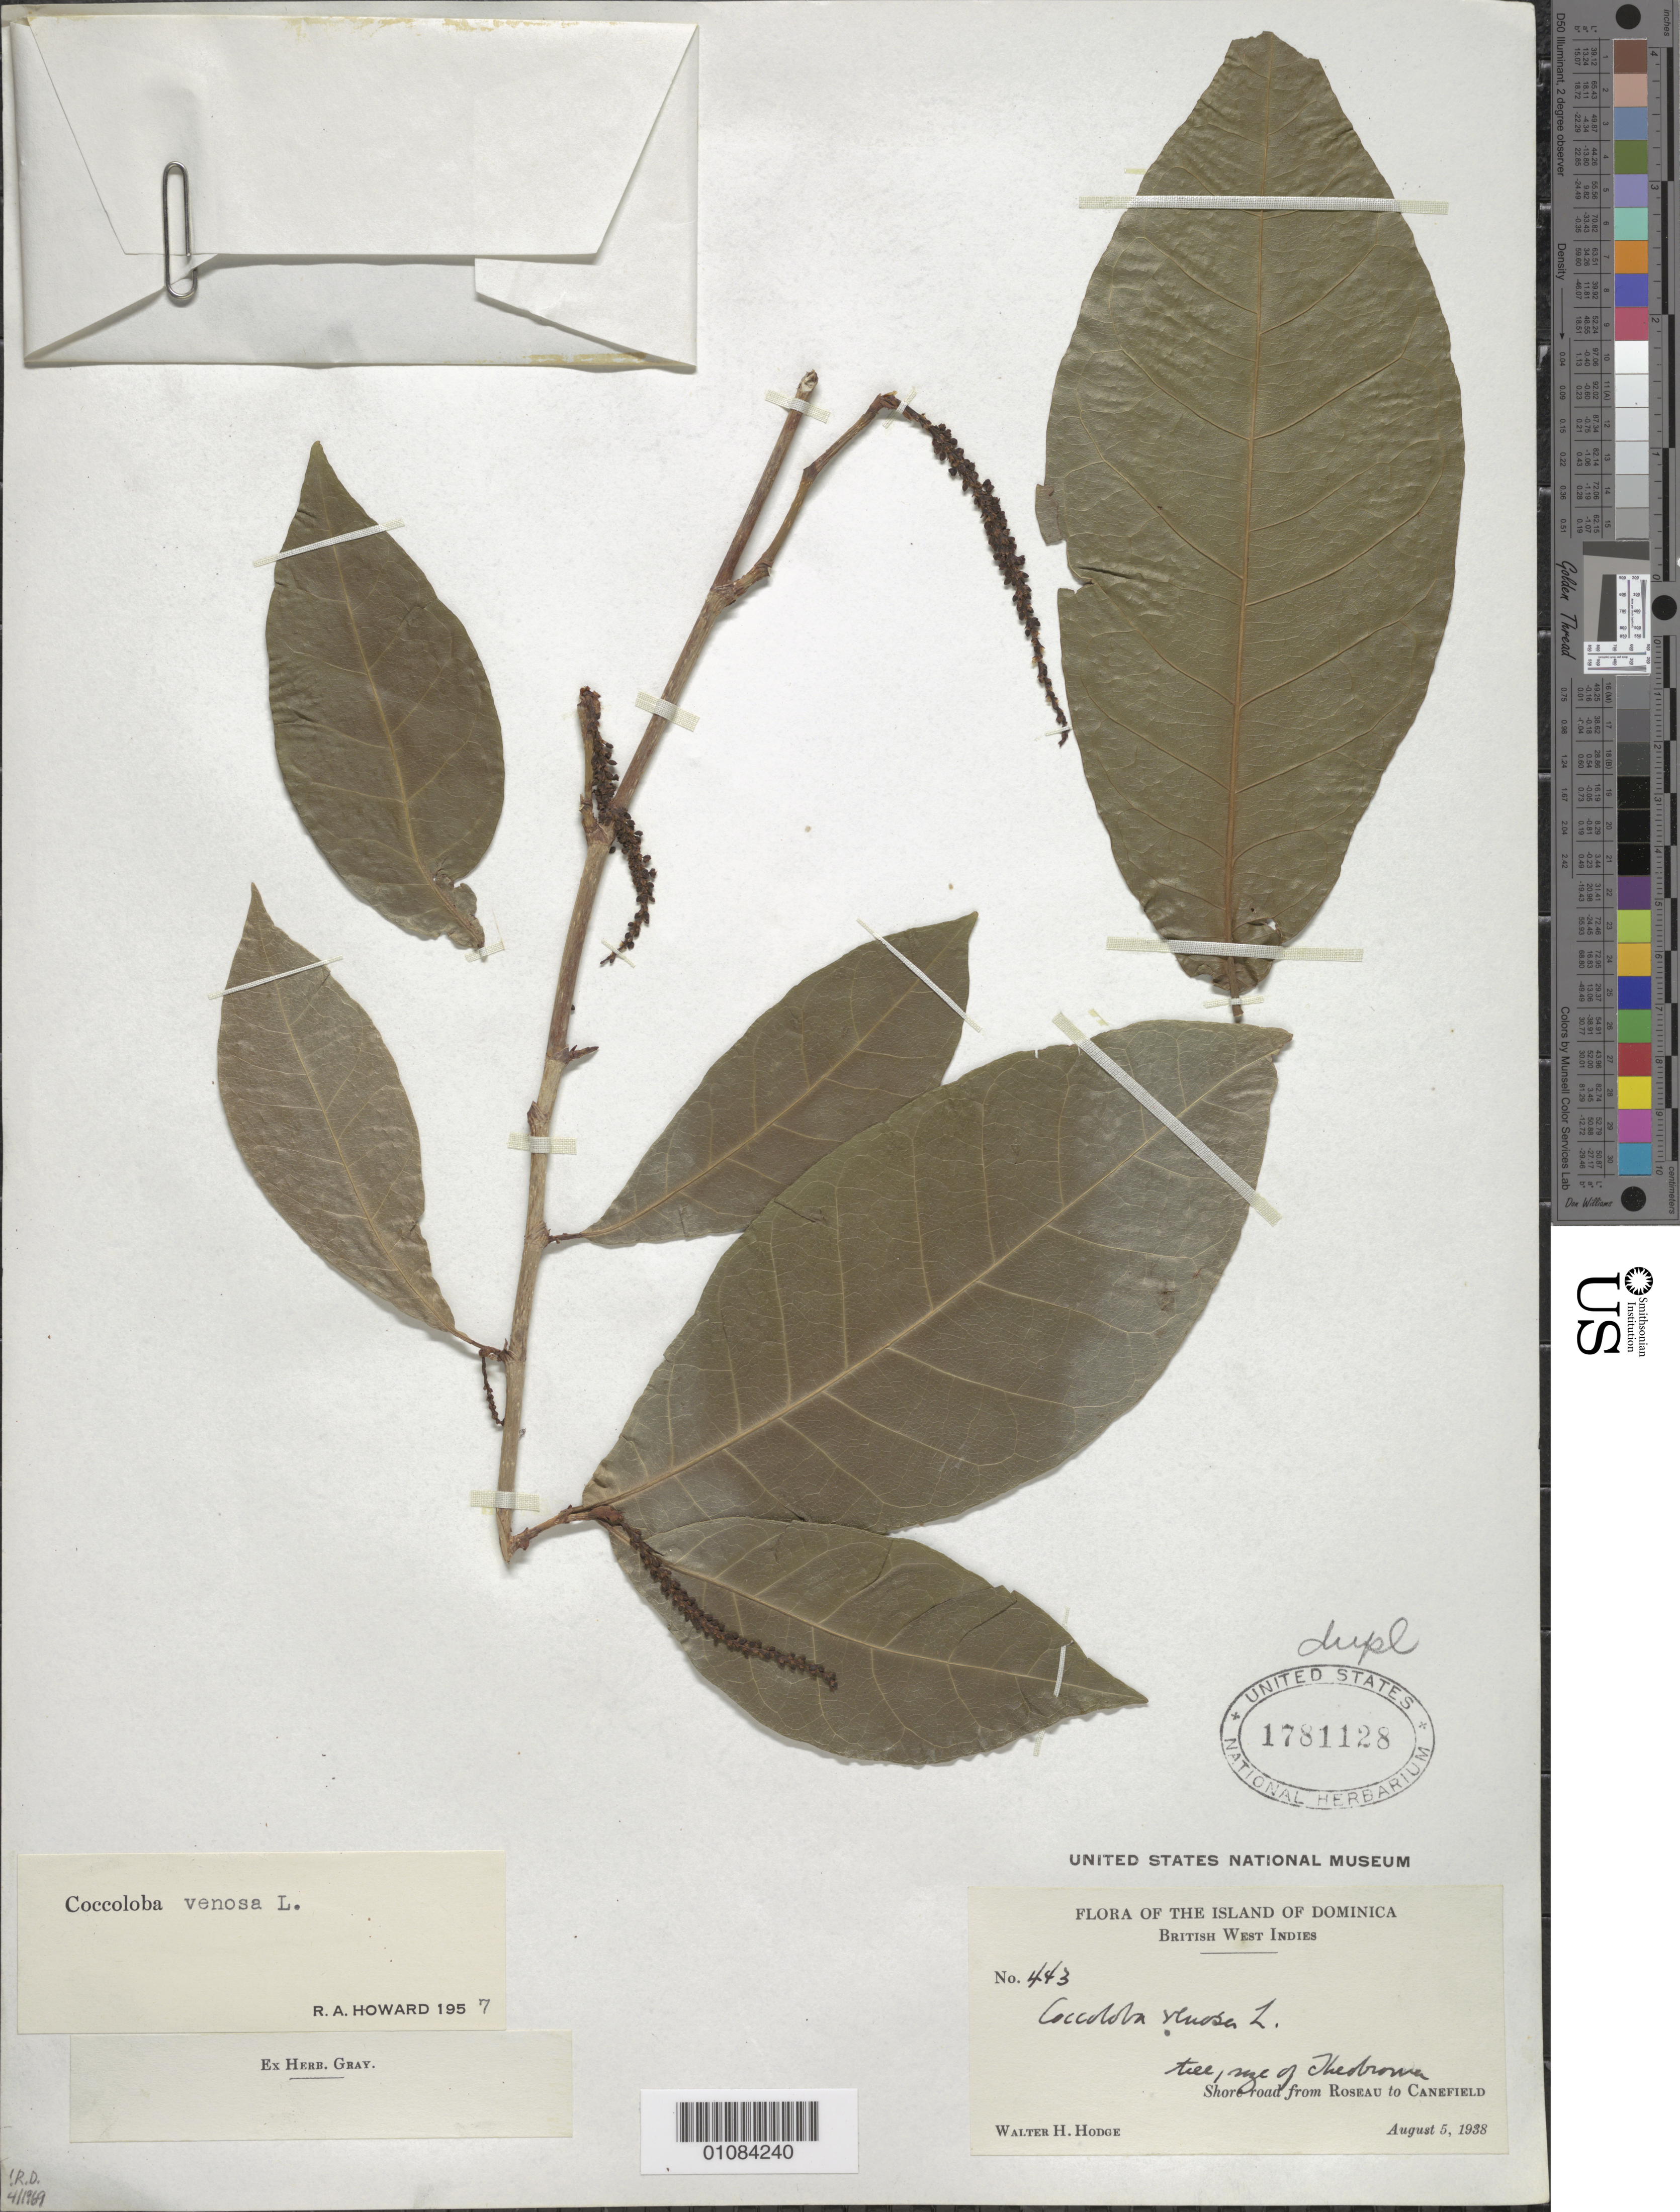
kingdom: Plantae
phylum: Tracheophyta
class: Magnoliopsida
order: Caryophyllales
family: Polygonaceae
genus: Coccoloba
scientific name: Coccoloba venosa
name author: L.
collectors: W. Hodge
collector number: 443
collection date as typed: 05 Aug 1938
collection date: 1938-08-05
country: Dominica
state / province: St. George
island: Dominica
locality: Shore road from Roseau to Canefield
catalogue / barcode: US 1781128